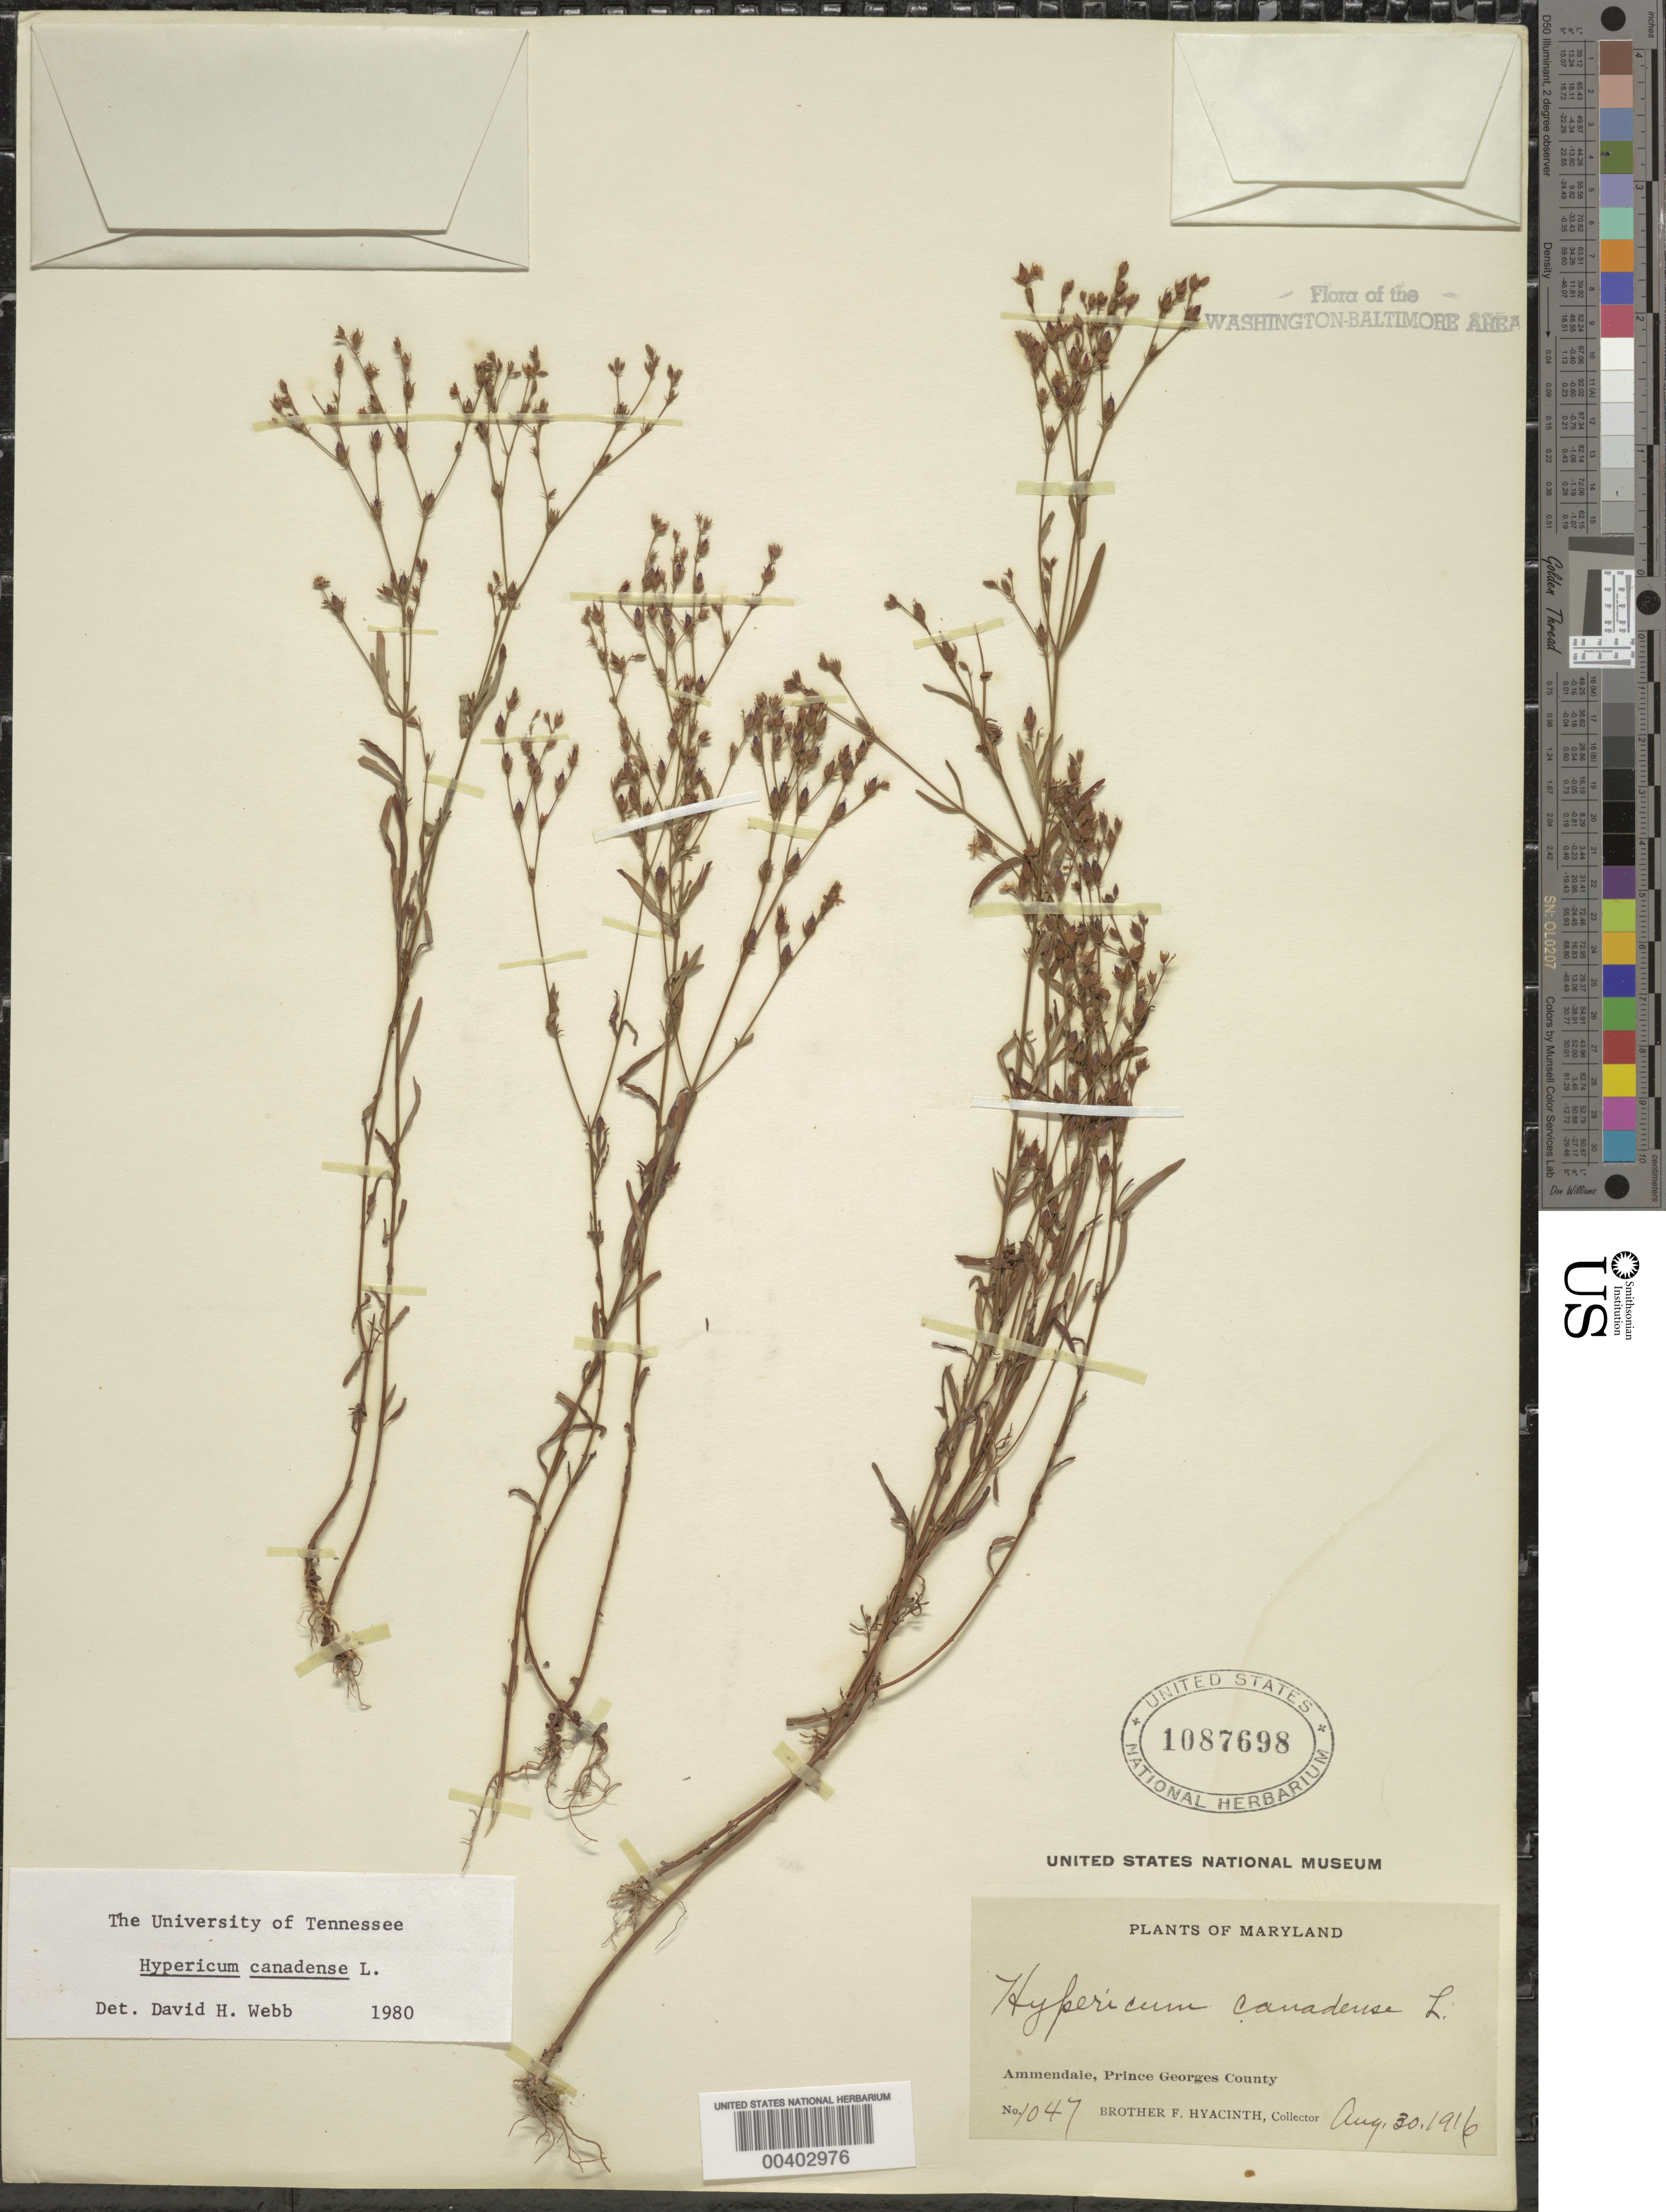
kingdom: Plantae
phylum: Tracheophyta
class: Magnoliopsida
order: Malpighiales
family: Hypericaceae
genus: Hypericum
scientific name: Hypericum canadense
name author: L.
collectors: F. Hyacinth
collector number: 1047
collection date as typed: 30 Aug 1916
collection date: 1916-08-30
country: United States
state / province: Maryland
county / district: Prince George's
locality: Ammendale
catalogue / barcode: US 1087698